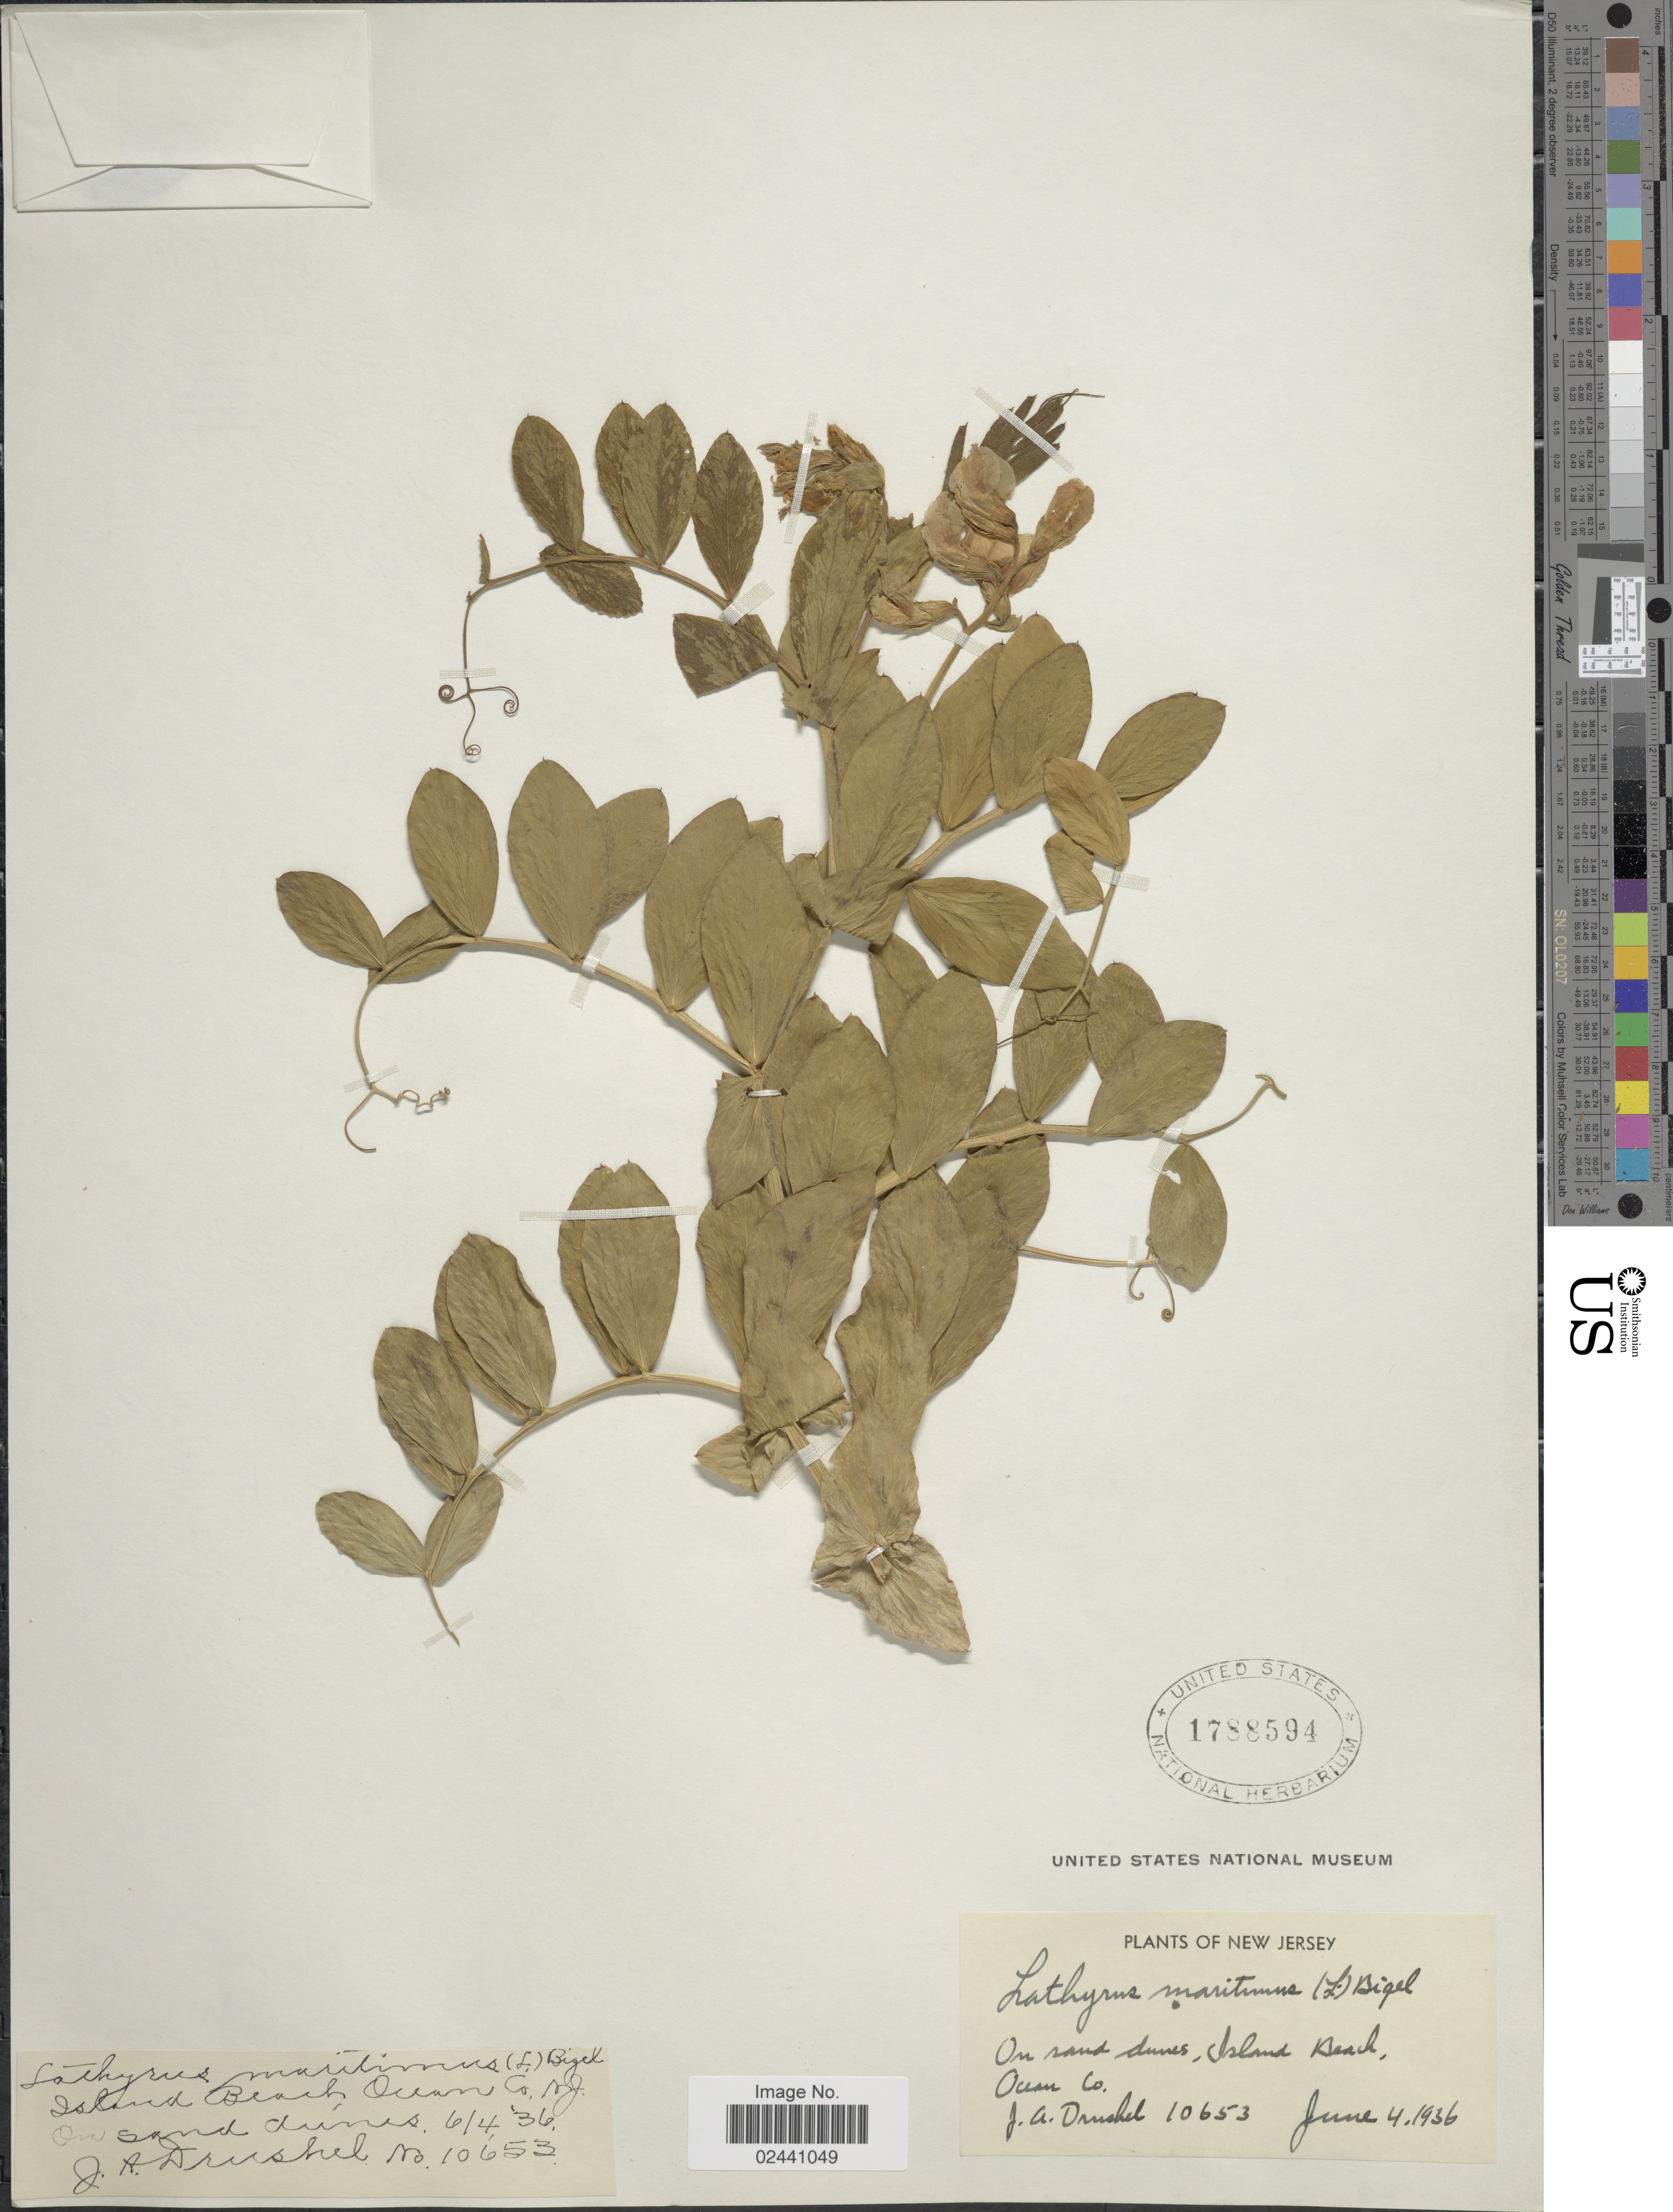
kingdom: Plantae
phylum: Tracheophyta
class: Magnoliopsida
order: Fabales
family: Fabaceae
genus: Lathyrus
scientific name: Lathyrus maritimus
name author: Torr.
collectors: J. A. Drushel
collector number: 10653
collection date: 1936-06-04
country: United States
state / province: New Jersey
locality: Island Beach Ocean Co.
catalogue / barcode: US 1788594